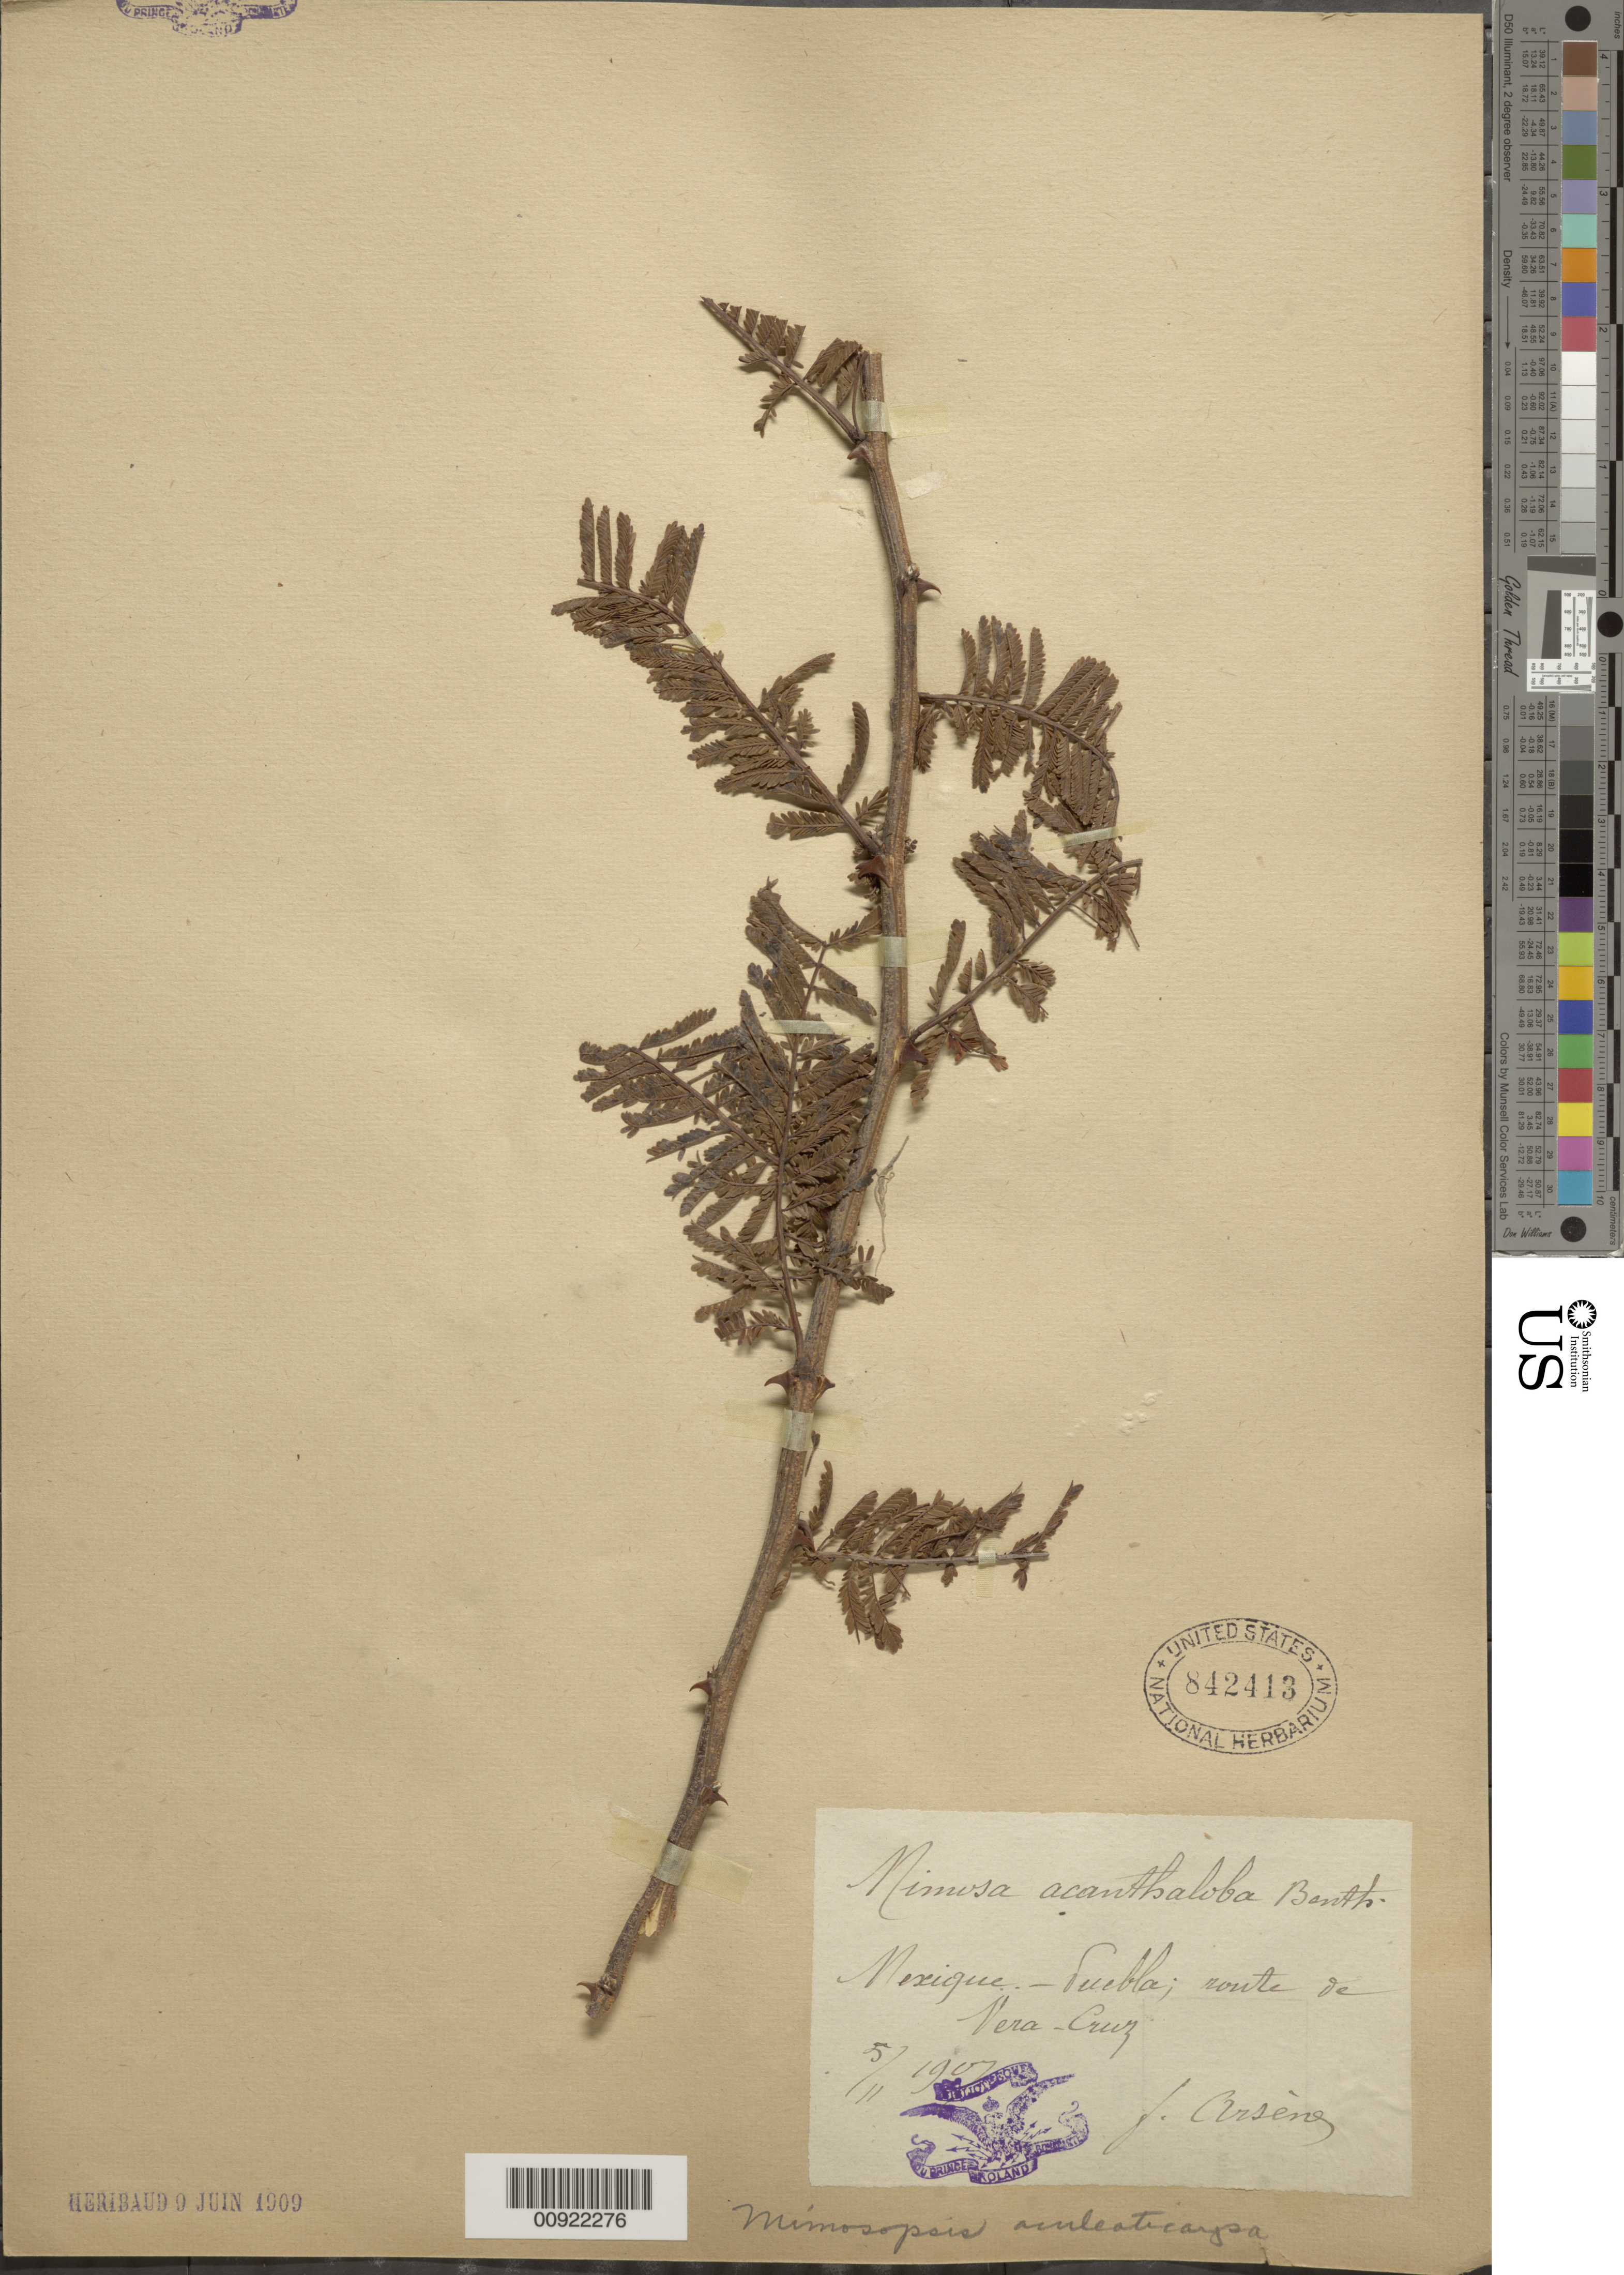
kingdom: Plantae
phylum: Tracheophyta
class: Magnoliopsida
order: Fabales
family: Fabaceae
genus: Mimosa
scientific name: Mimosa aculeaticarpa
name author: Ortega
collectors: Bro. G. Arsène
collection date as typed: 11 May 1907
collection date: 1907-05-11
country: Mexico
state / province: Puebla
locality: Puebla; route de Veracruz.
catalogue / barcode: US 842413